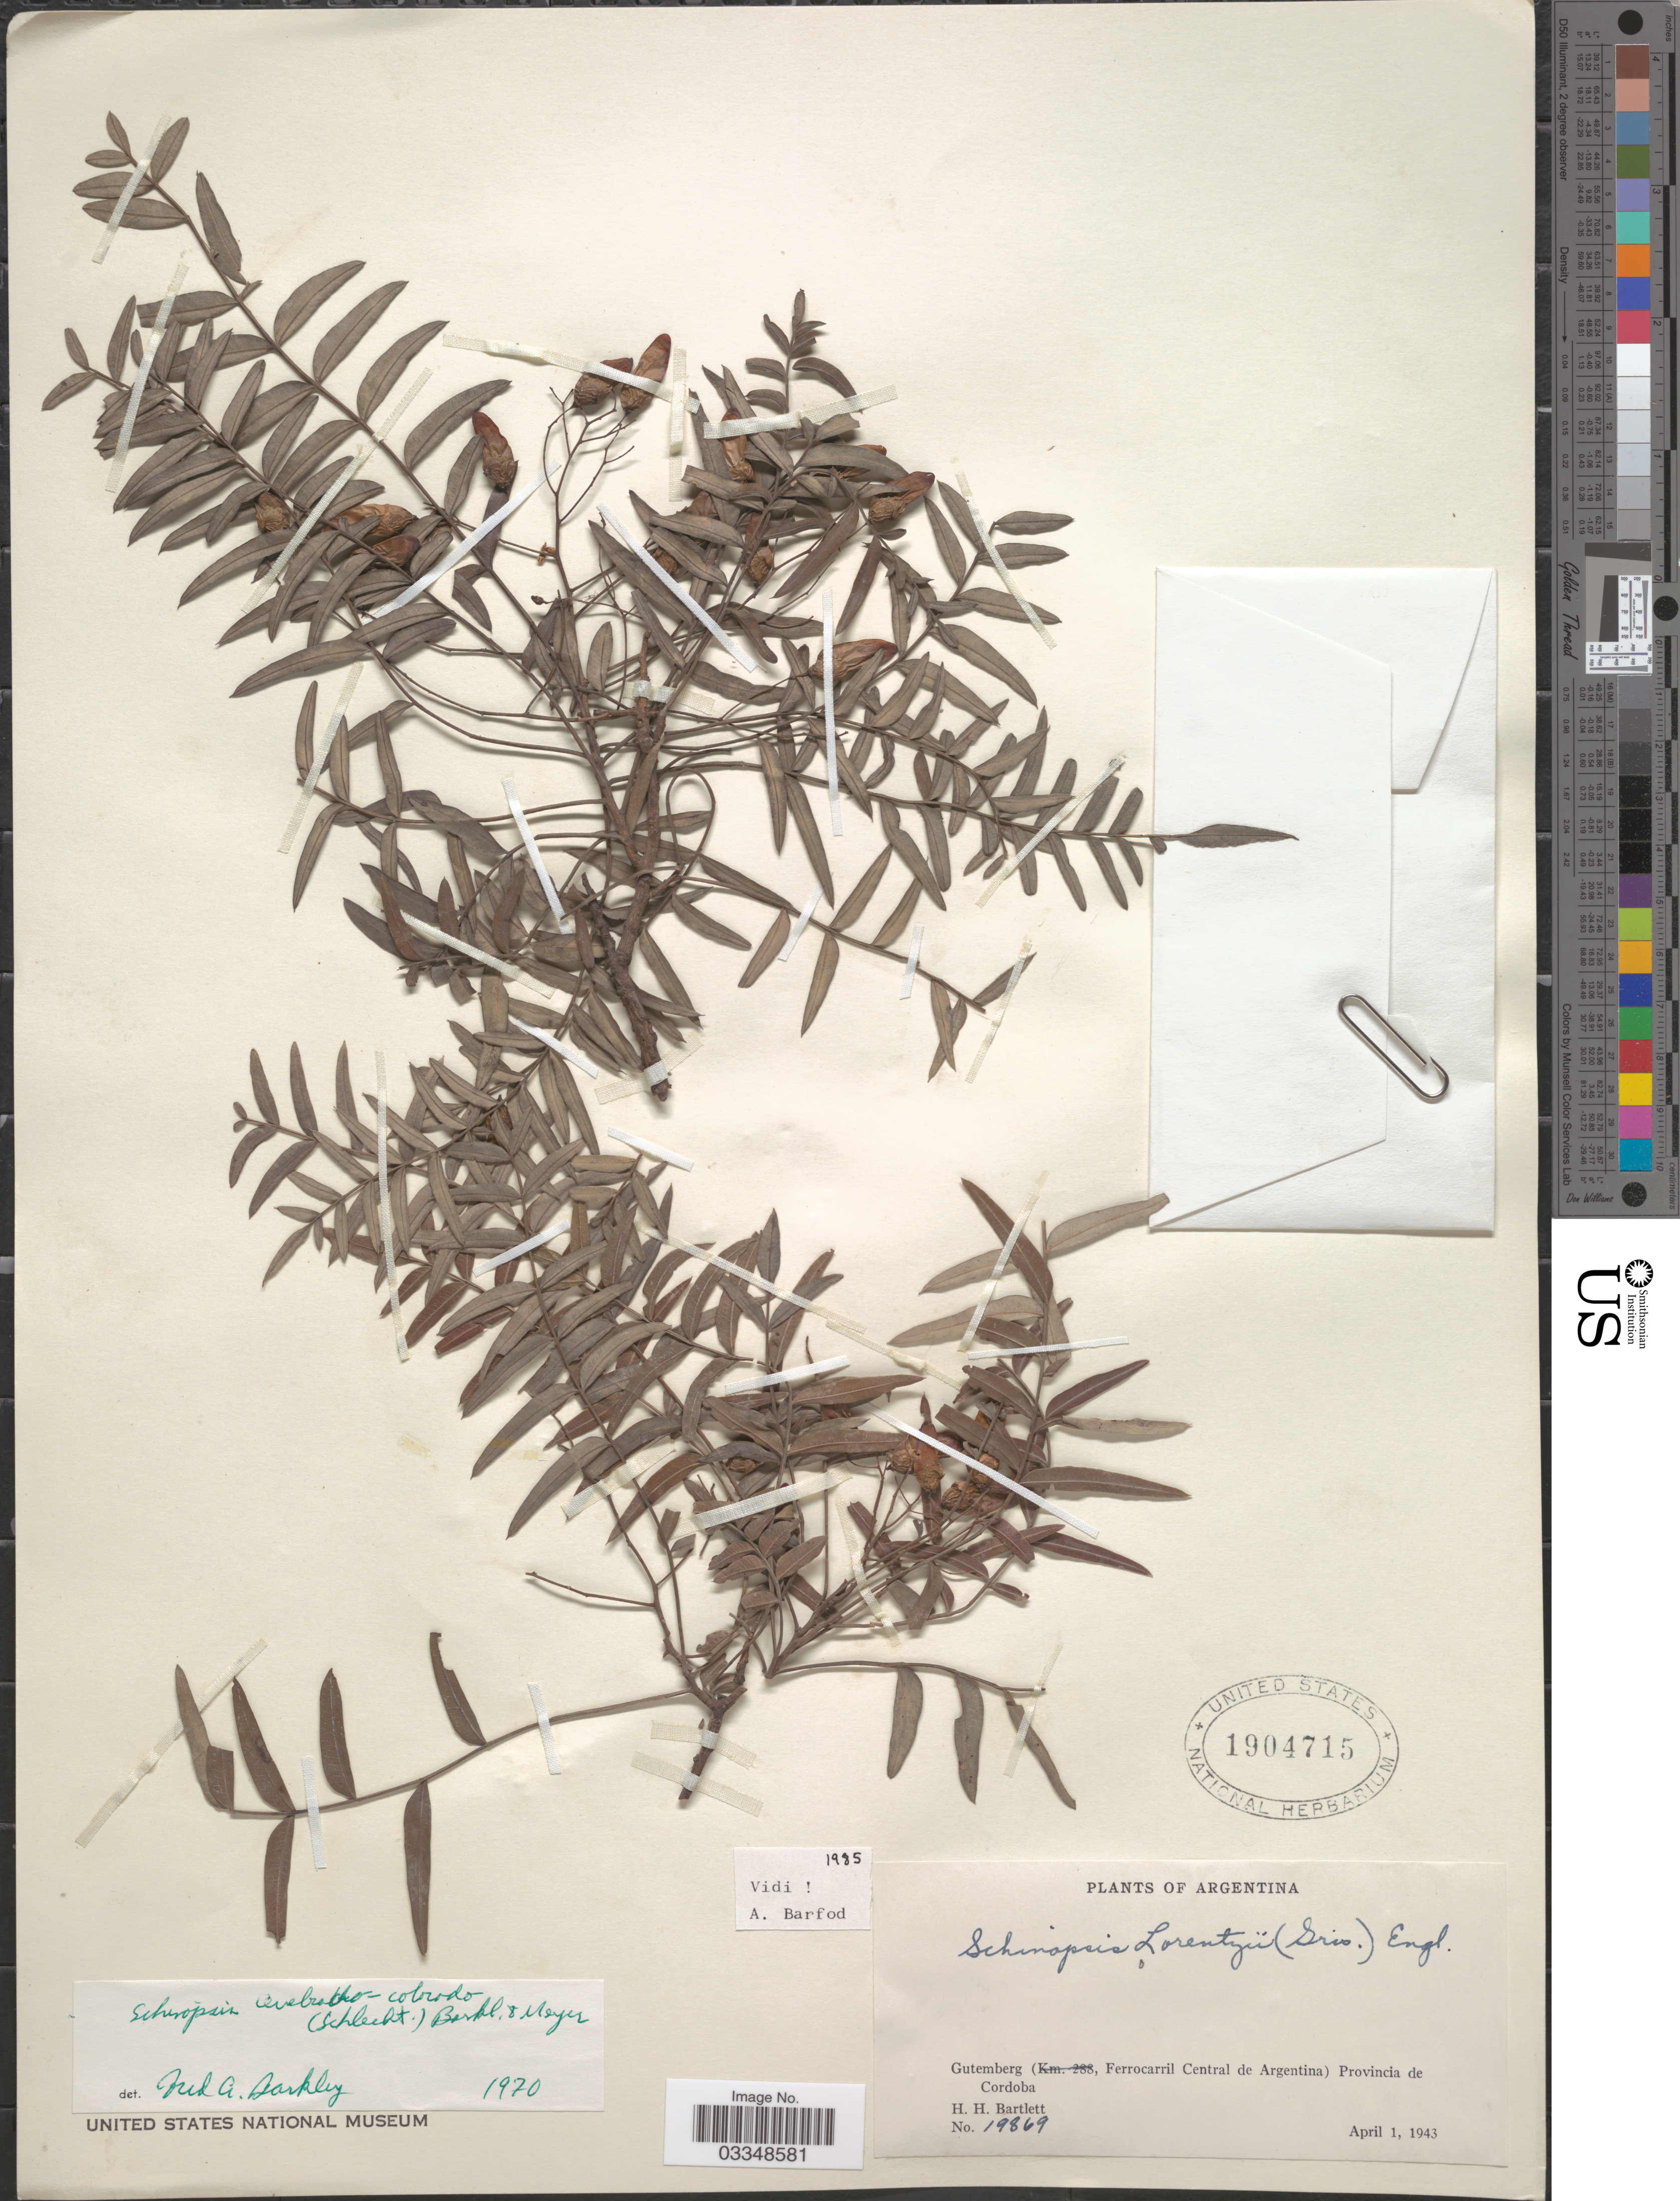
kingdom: Plantae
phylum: Tracheophyta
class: Magnoliopsida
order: Sapindales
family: Anacardiaceae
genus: Schinopsis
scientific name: Schinopsis quebracho-colorado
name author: F.A. Barkley & T. Mey.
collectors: H. H. Bartlett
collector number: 19869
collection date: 1943-04-01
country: Argentina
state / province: Cordoba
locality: Gutemberg (Ferrocarril Central de Argentina).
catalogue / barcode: US 1904715